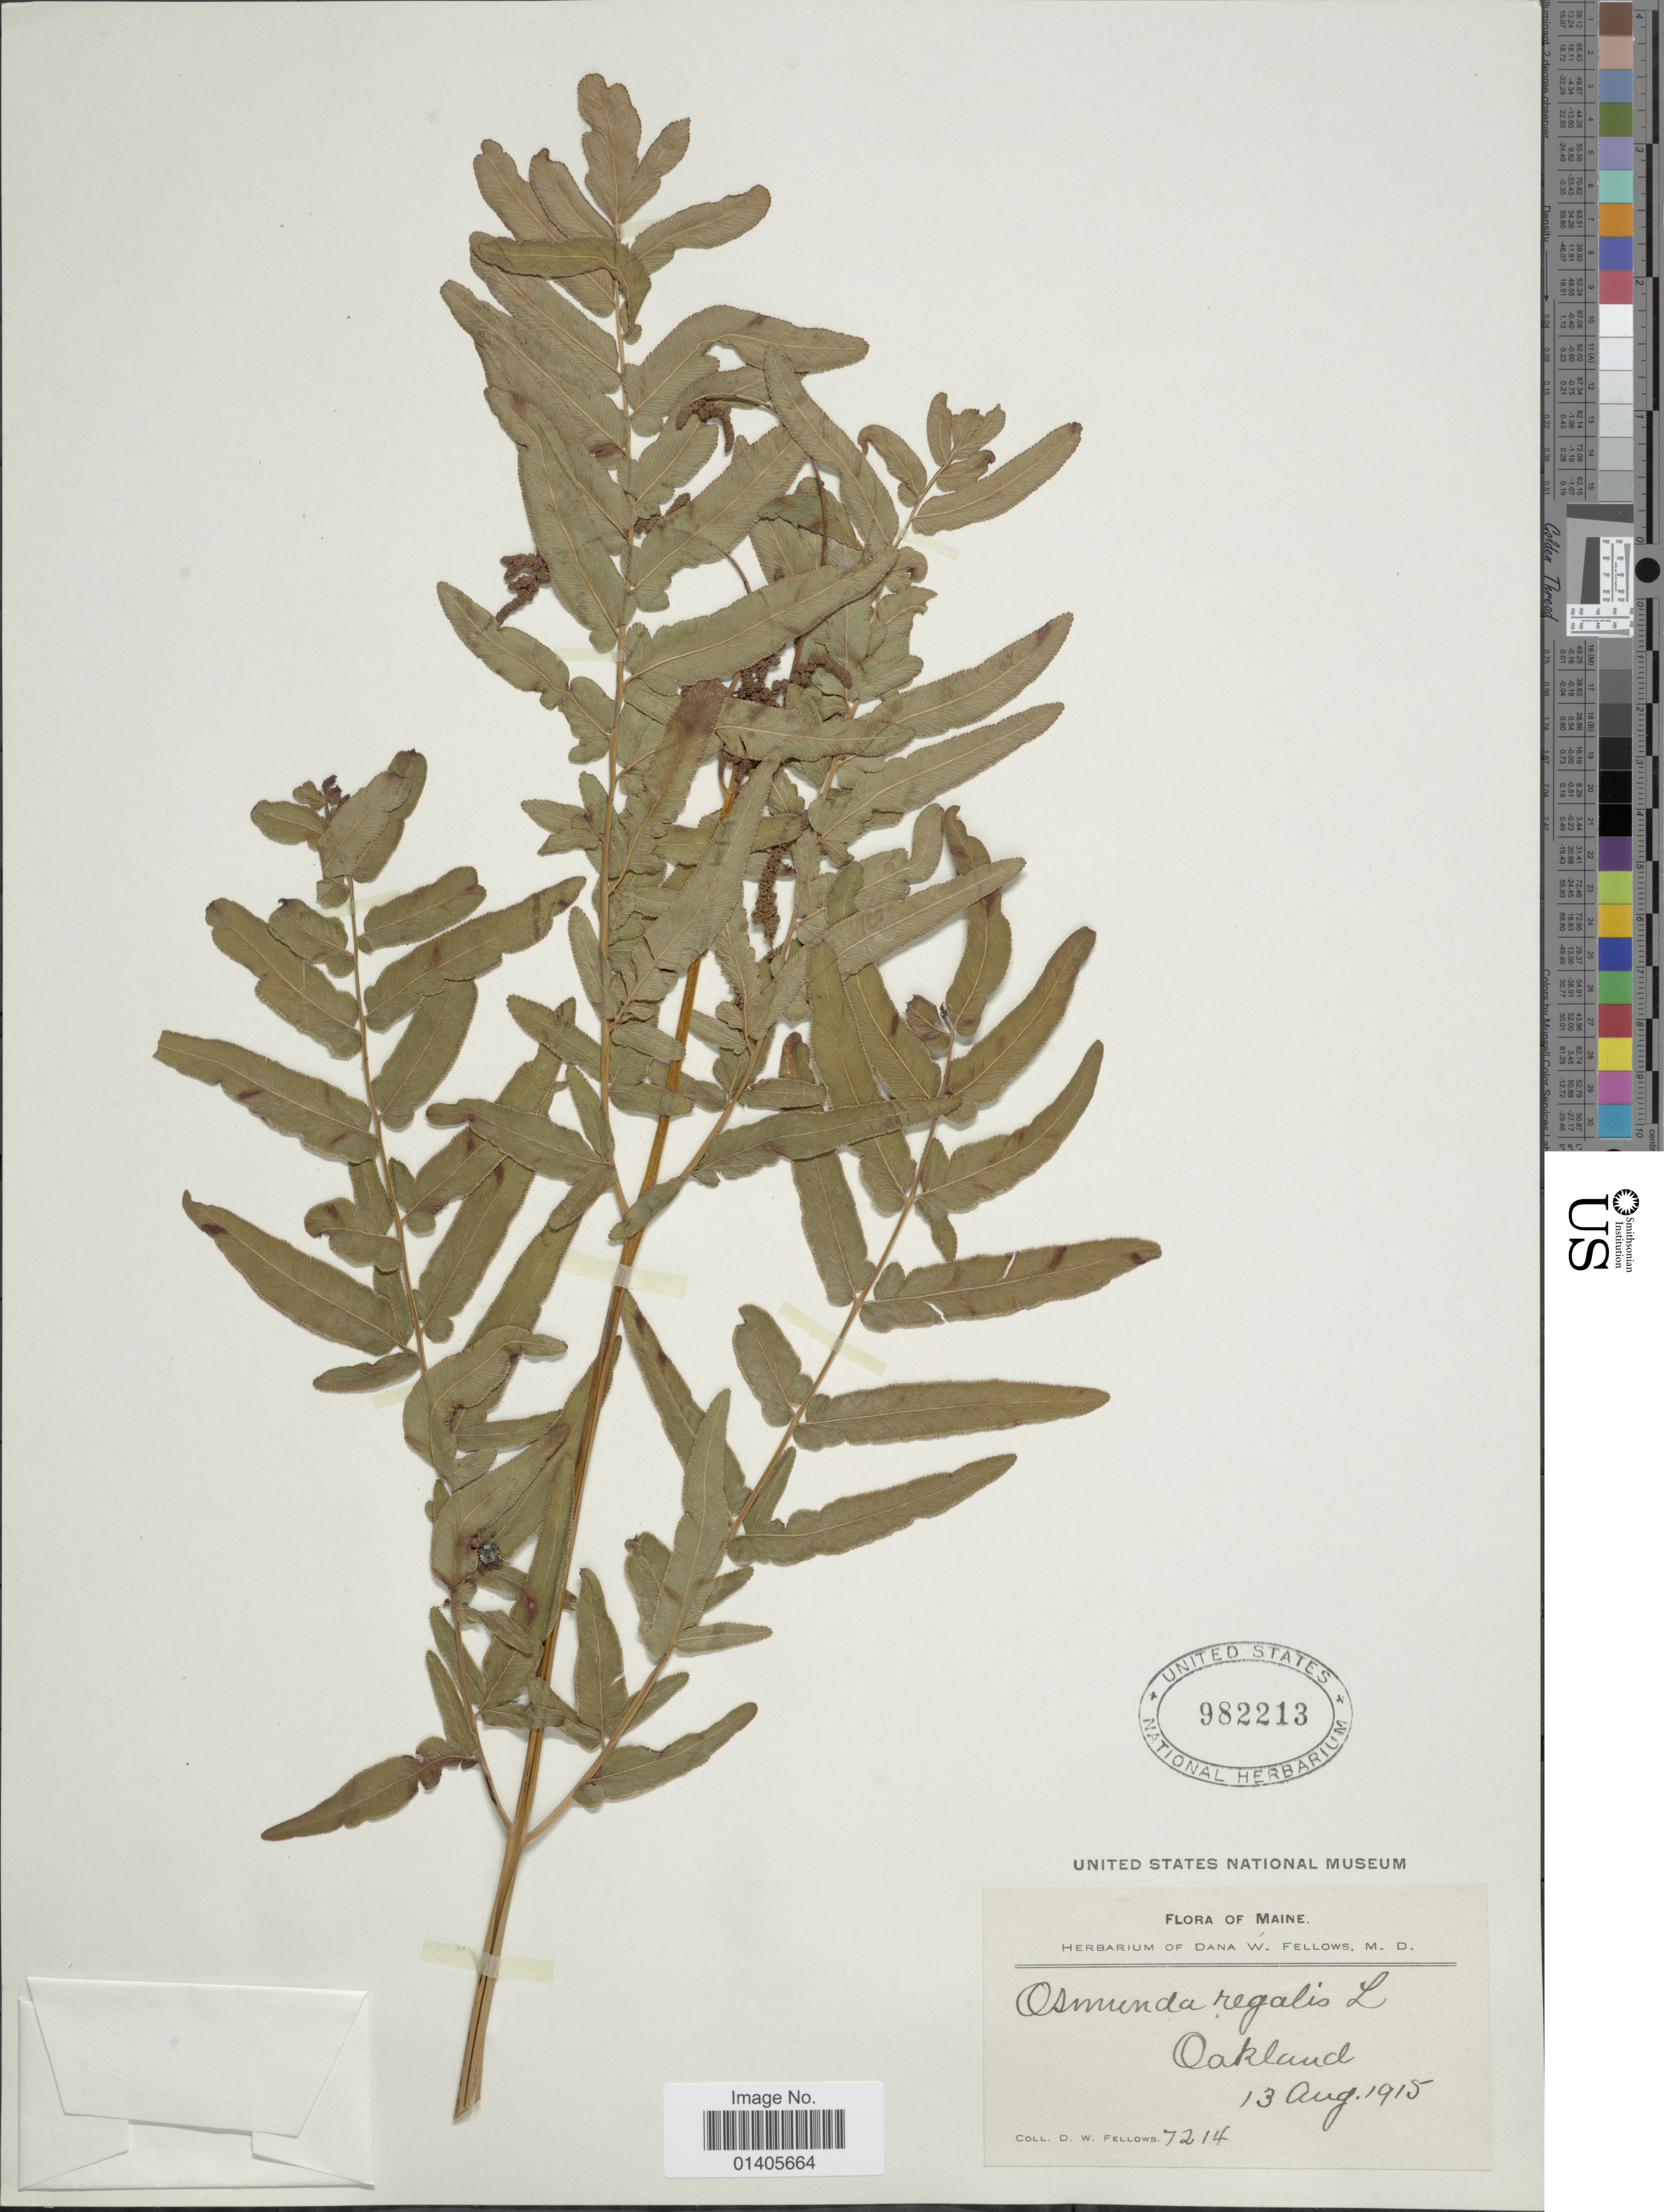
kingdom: Plantae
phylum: Tracheophyta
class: Polypodiopsida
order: Osmundales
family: Osmundaceae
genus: Osmunda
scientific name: Osmunda regalis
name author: L.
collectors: D. W. Fellows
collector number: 7214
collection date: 1915-08-13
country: United States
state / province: Maine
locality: Oakland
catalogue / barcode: US 982213